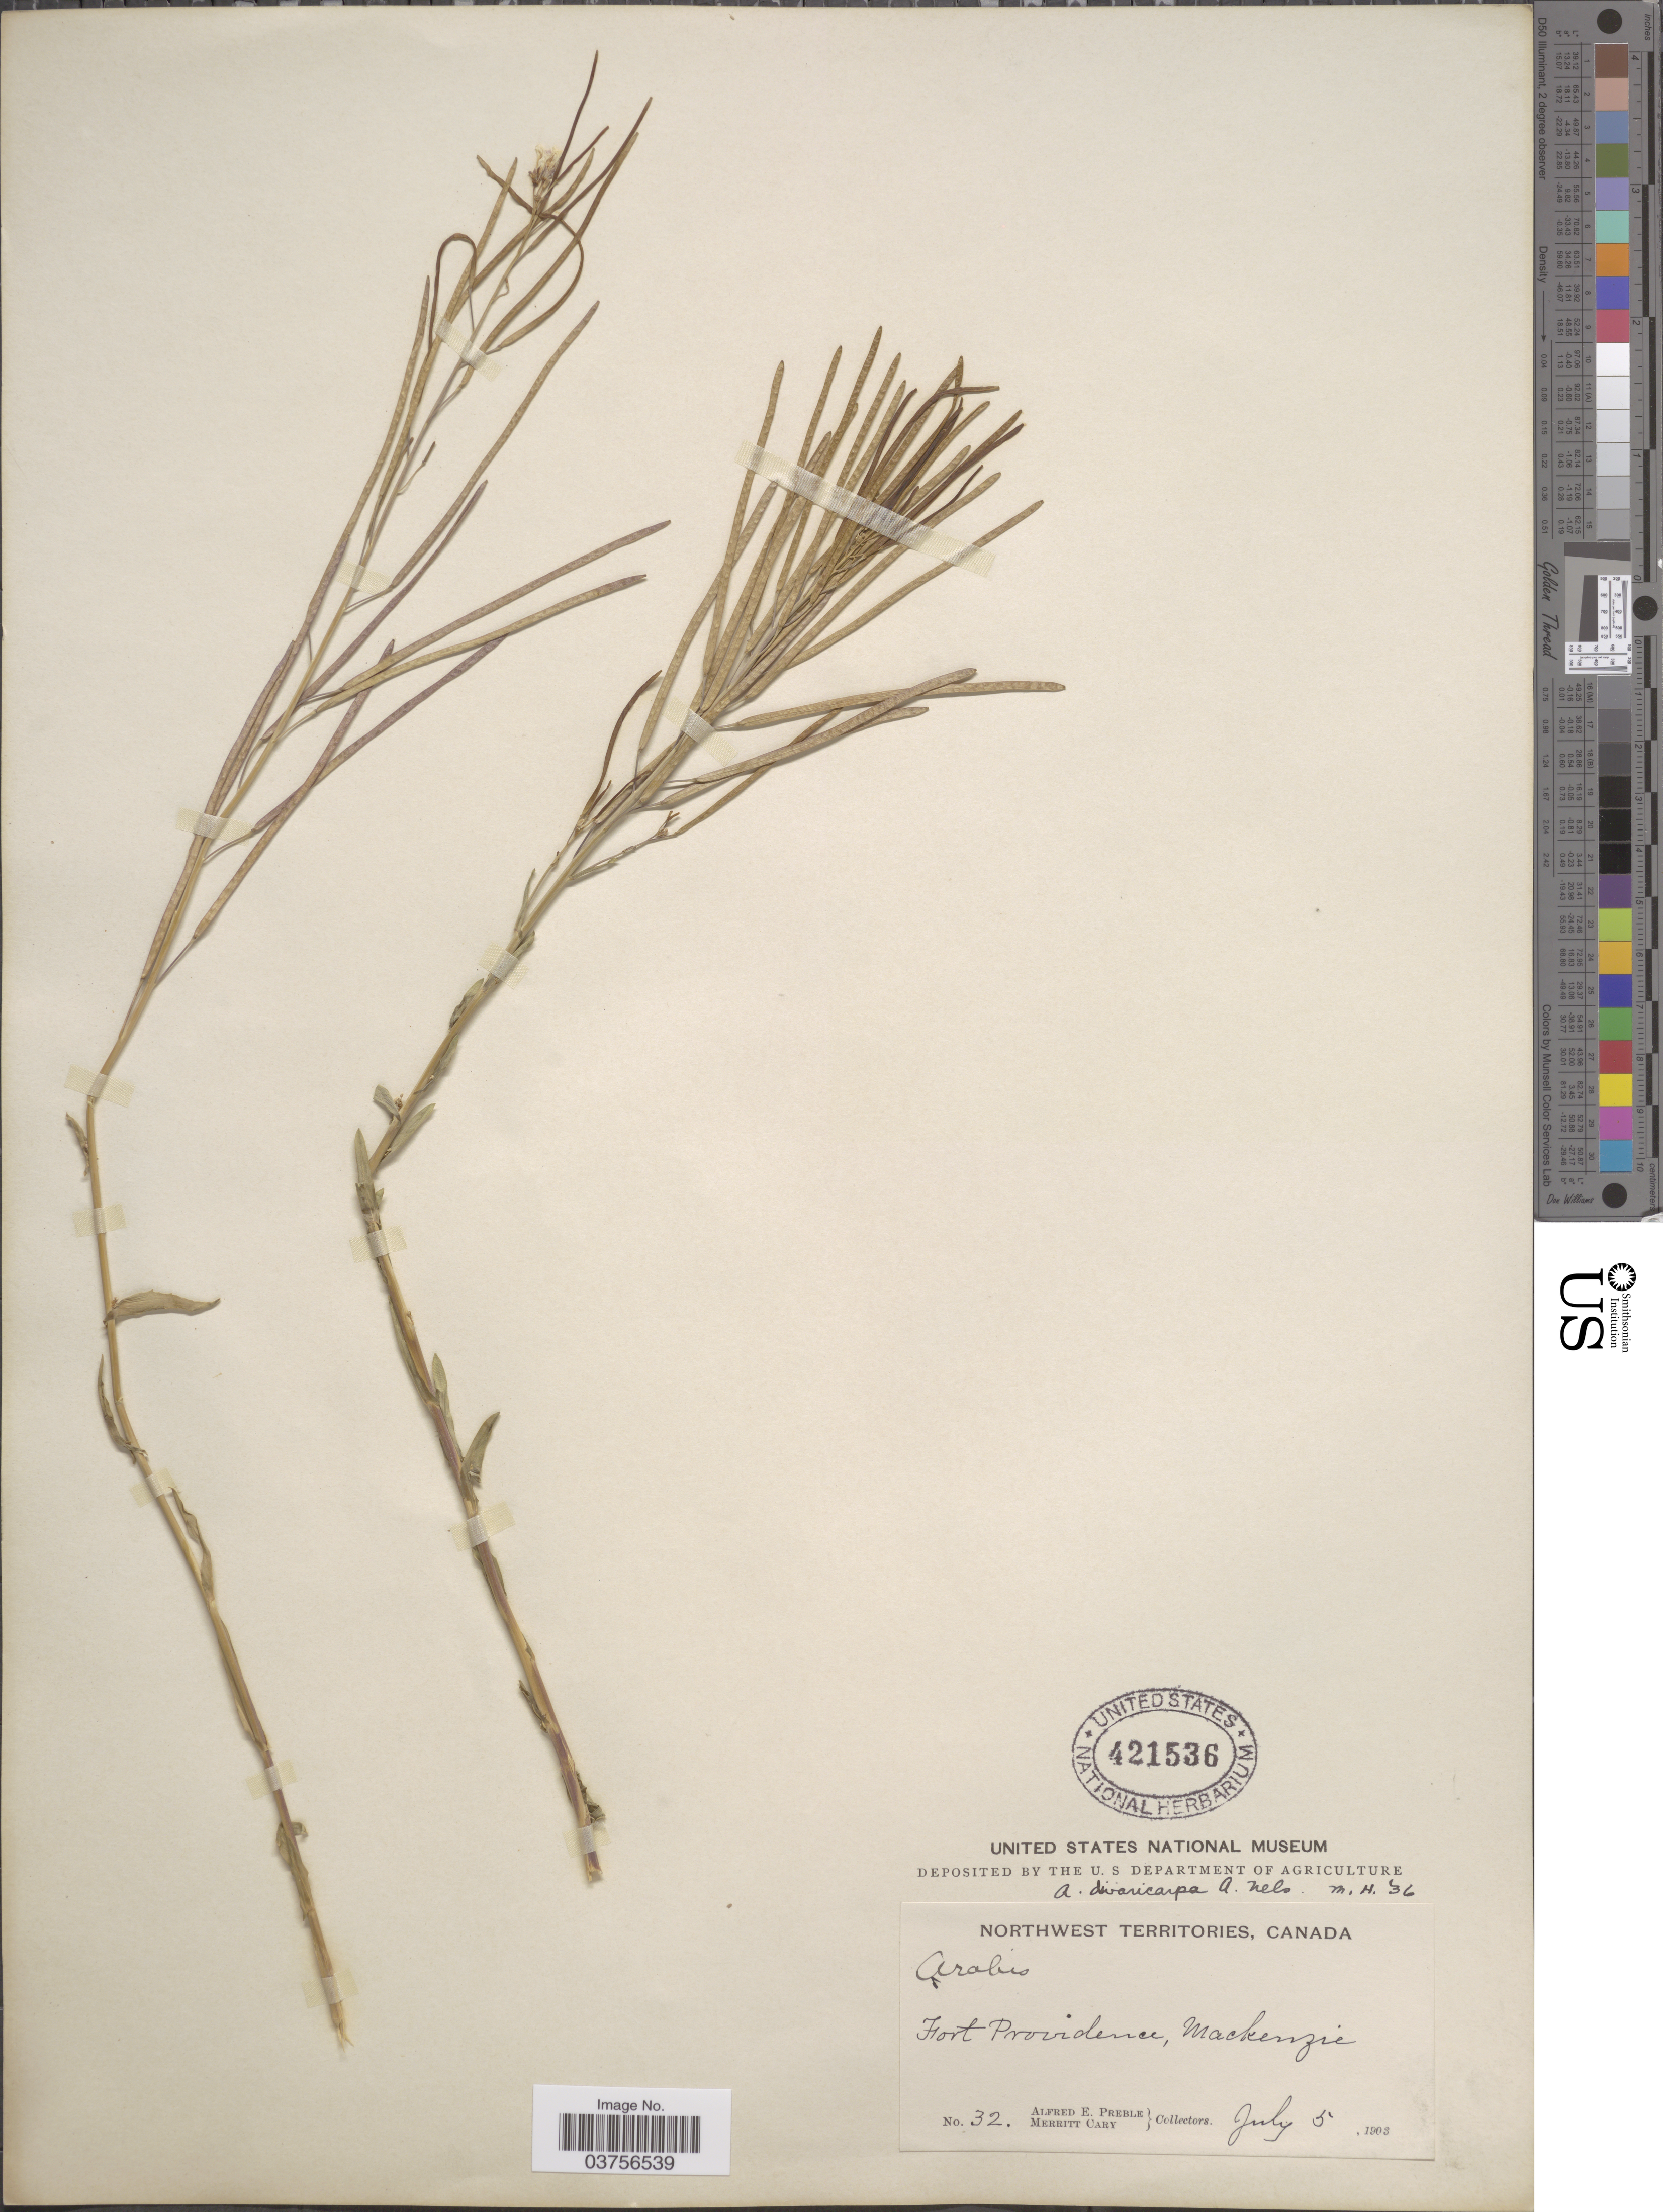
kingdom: Plantae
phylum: Tracheophyta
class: Magnoliopsida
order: Brassicales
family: Brassicaceae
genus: Arabis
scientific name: Arabis divaricarpa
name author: A. Nelson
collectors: A. Preble & M. Cary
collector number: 32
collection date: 1903-07-05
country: Canada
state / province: Northwest Territories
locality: Fort Providence, Mackenzie.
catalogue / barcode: US 421536